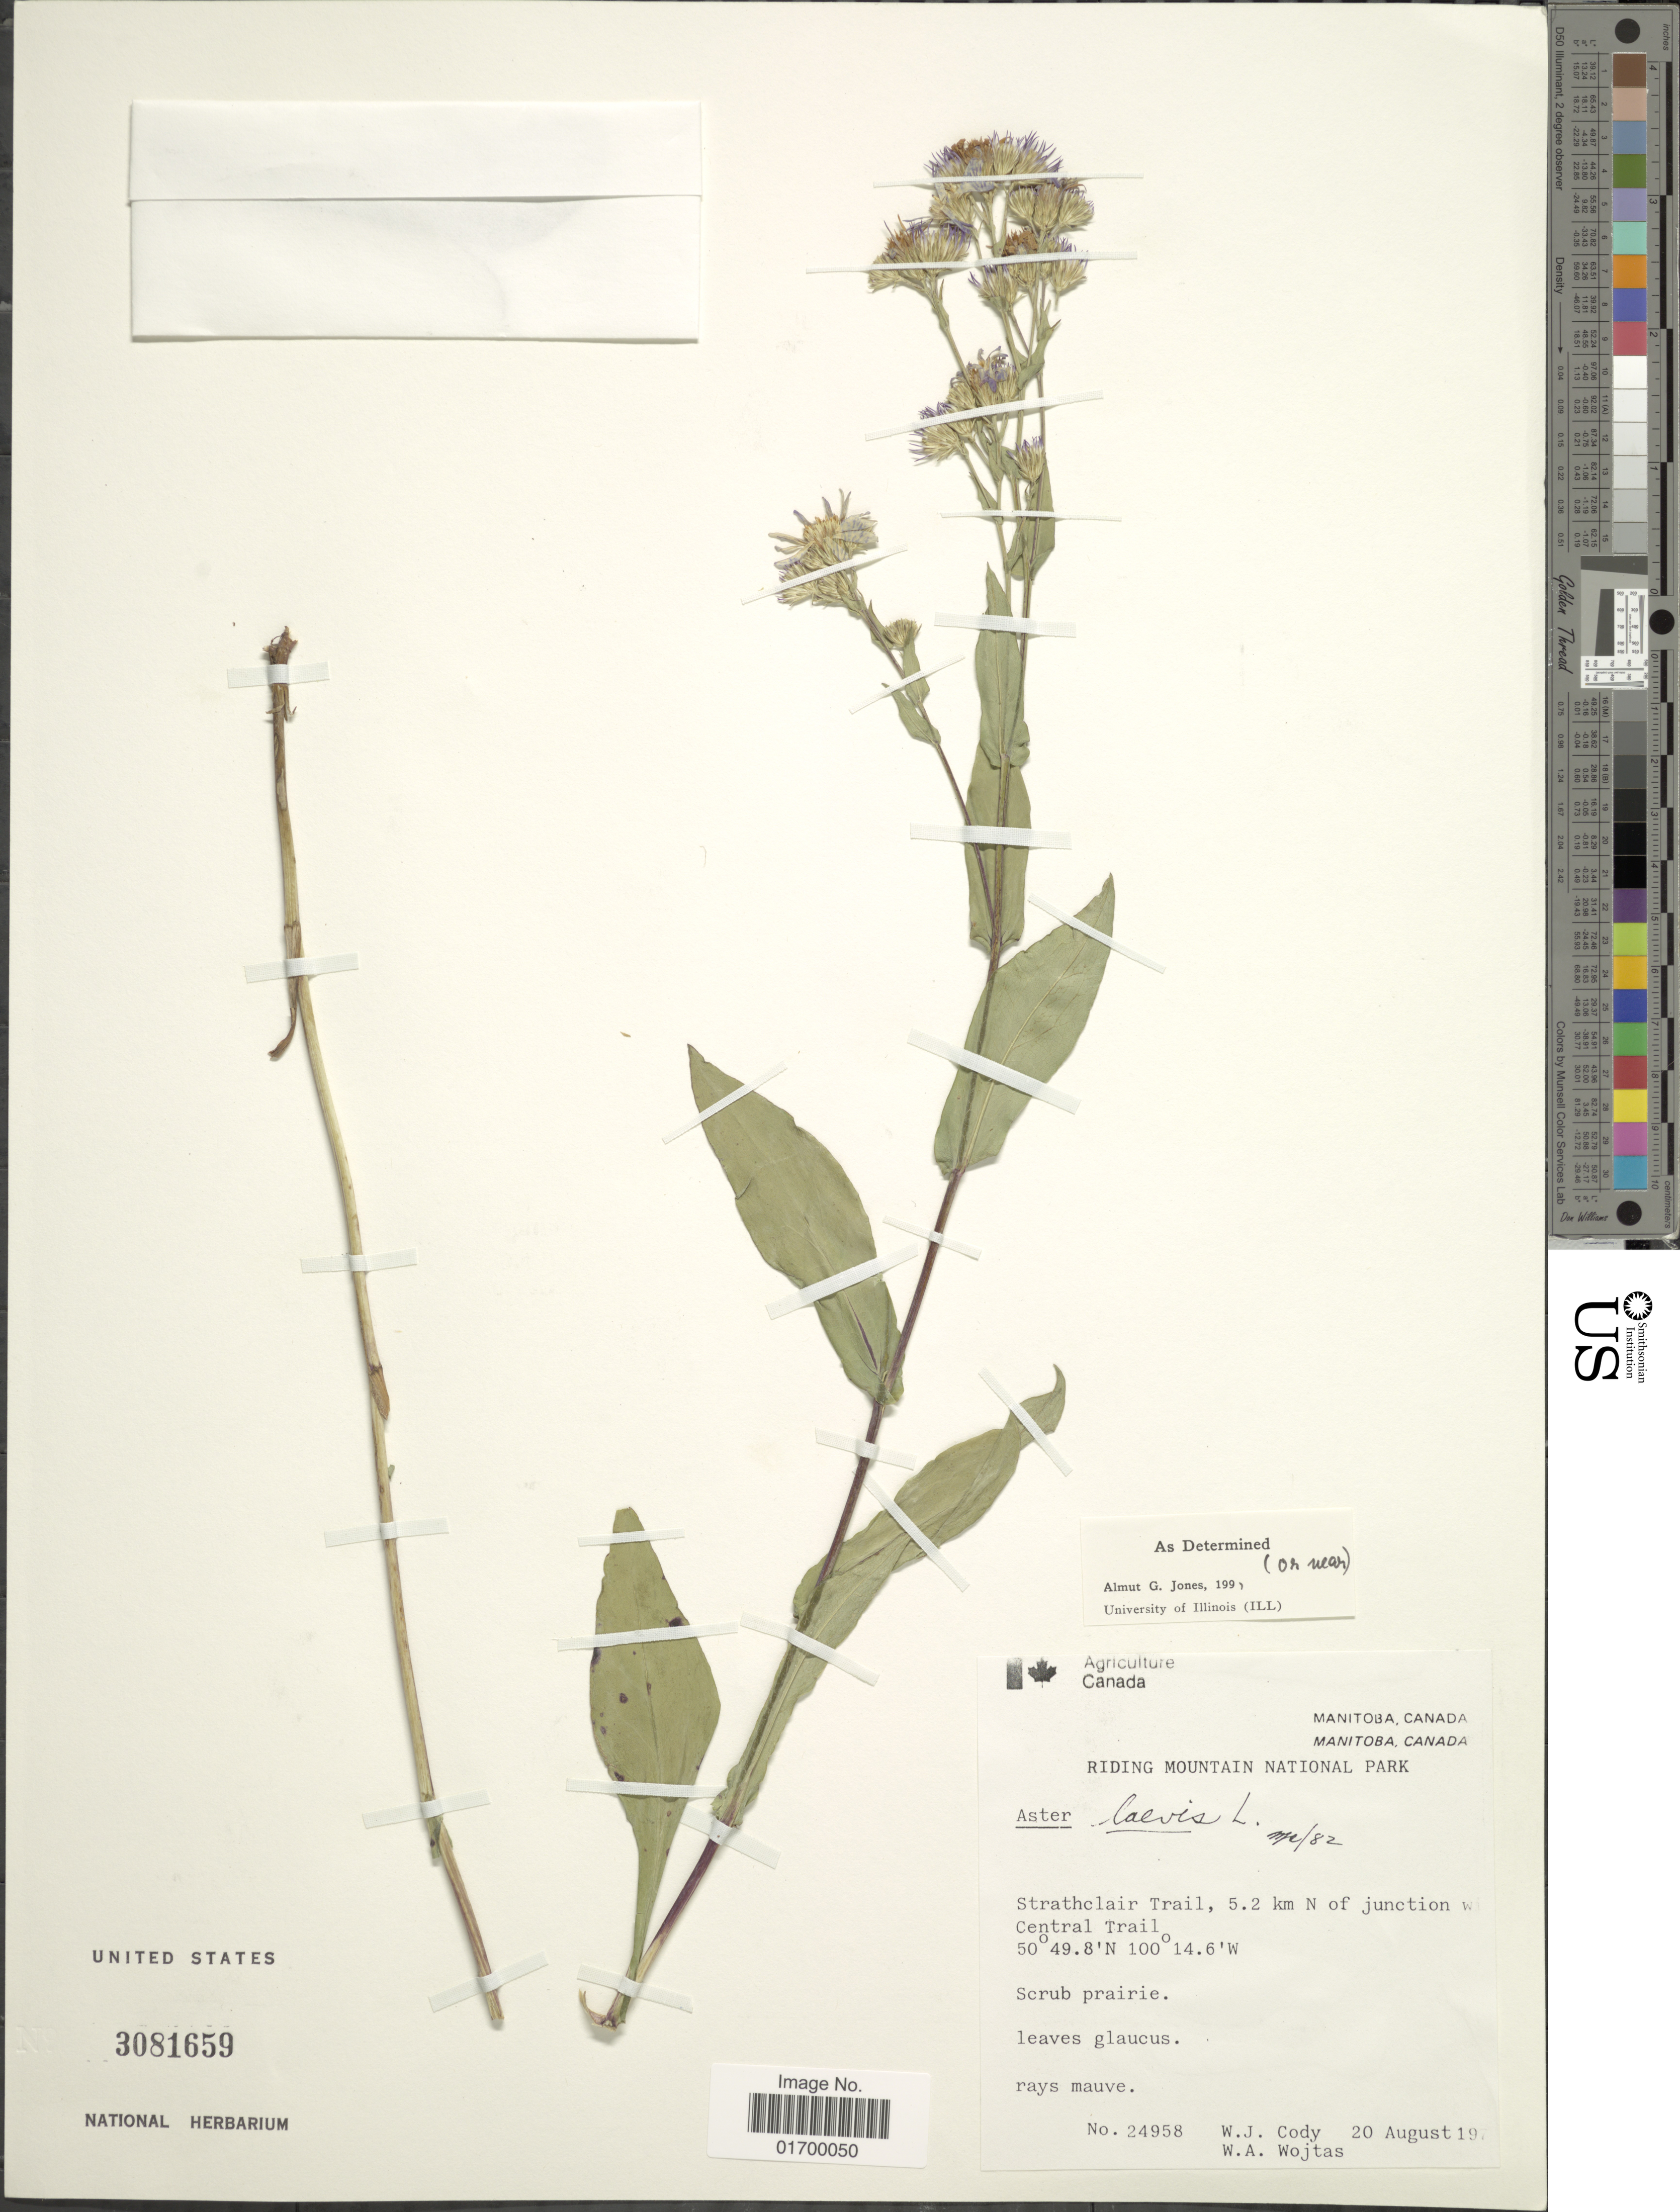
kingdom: Plantae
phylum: Tracheophyta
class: Magnoliopsida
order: Asterales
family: Asteraceae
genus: Symphyotrichum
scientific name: Symphyotrichum laeve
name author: (L.) Á. Löve & D. Löve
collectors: W. Cody & W. Wojtas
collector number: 24958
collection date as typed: Transcribed d/m/y: 20/8/19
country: Canada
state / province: Manitoba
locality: Riding Mountain National Park, Strathclair Trail, 5.2 km N of junction w Central Trail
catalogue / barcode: US 3081659